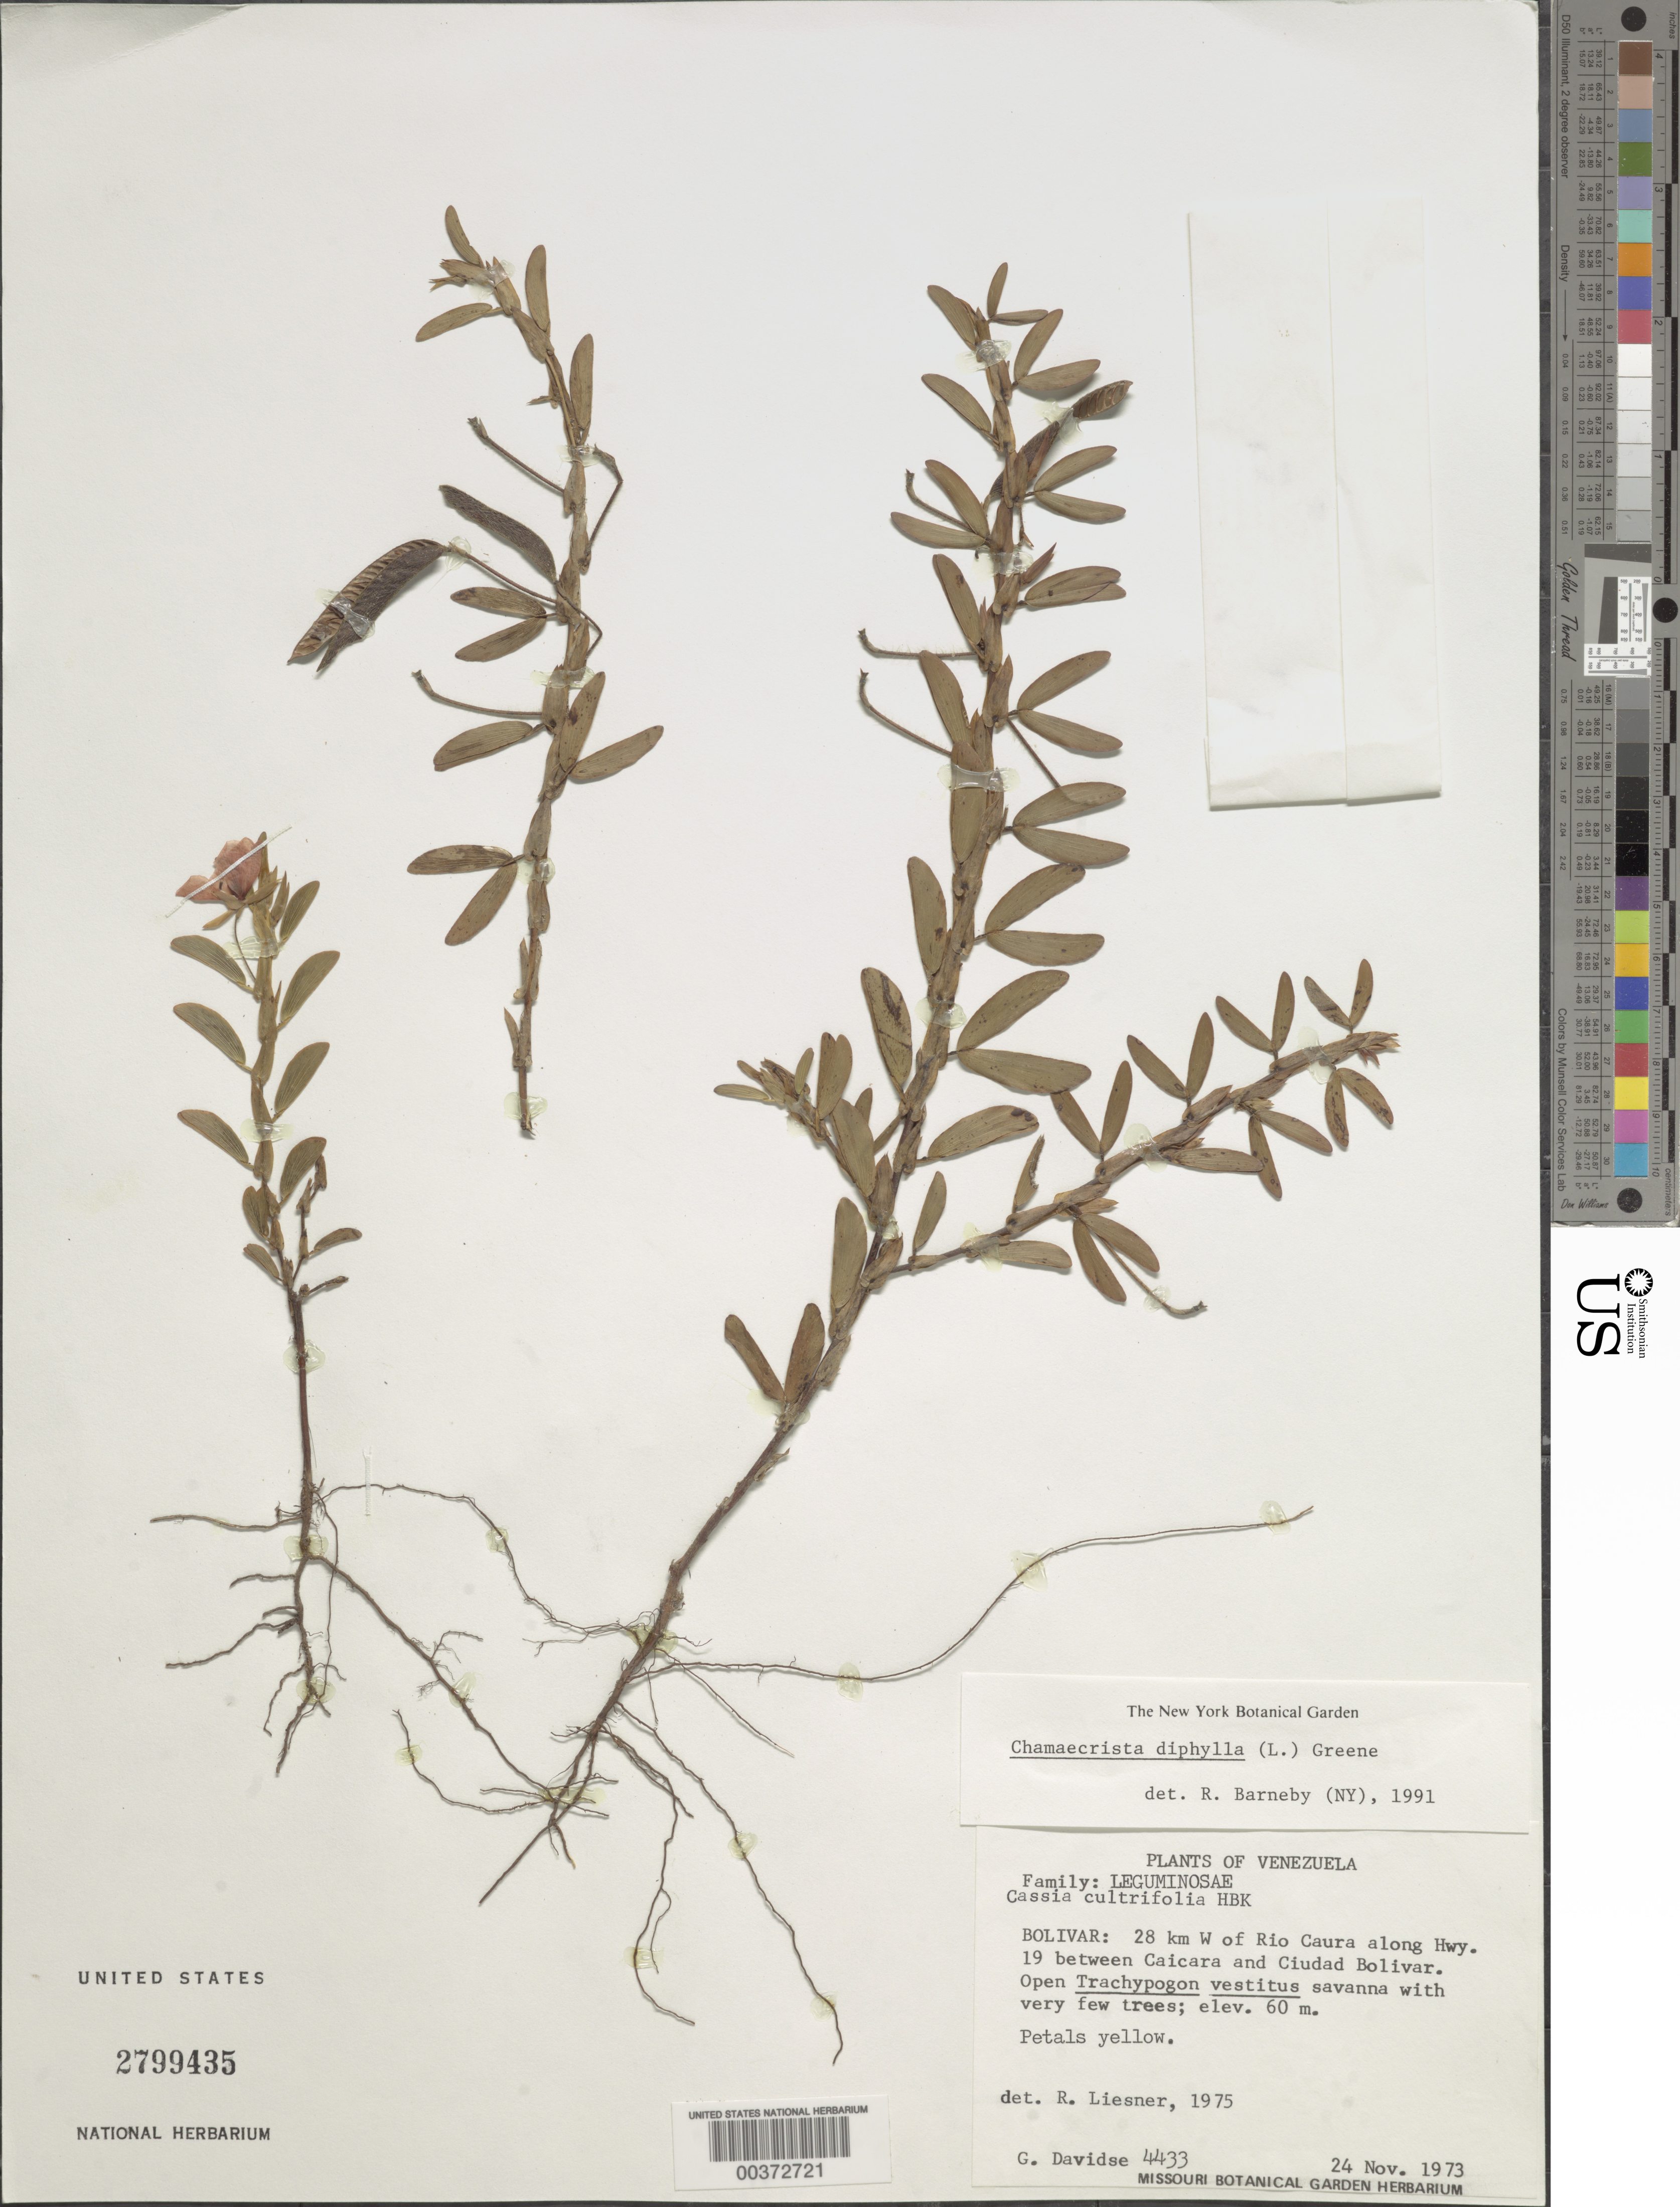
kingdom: Plantae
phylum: Tracheophyta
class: Magnoliopsida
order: Fabales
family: Fabaceae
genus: Chamaecrista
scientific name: Chamaecrista diphylla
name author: (L.) Greene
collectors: G. Davidse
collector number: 4433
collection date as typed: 24 Nov 1973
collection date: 1973-11-24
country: Venezuela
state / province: Bolivar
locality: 28 km w of rio caura along hwy 19 between caicara and ciudad bolivar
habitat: Open savanna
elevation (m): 60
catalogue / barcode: US 2799435